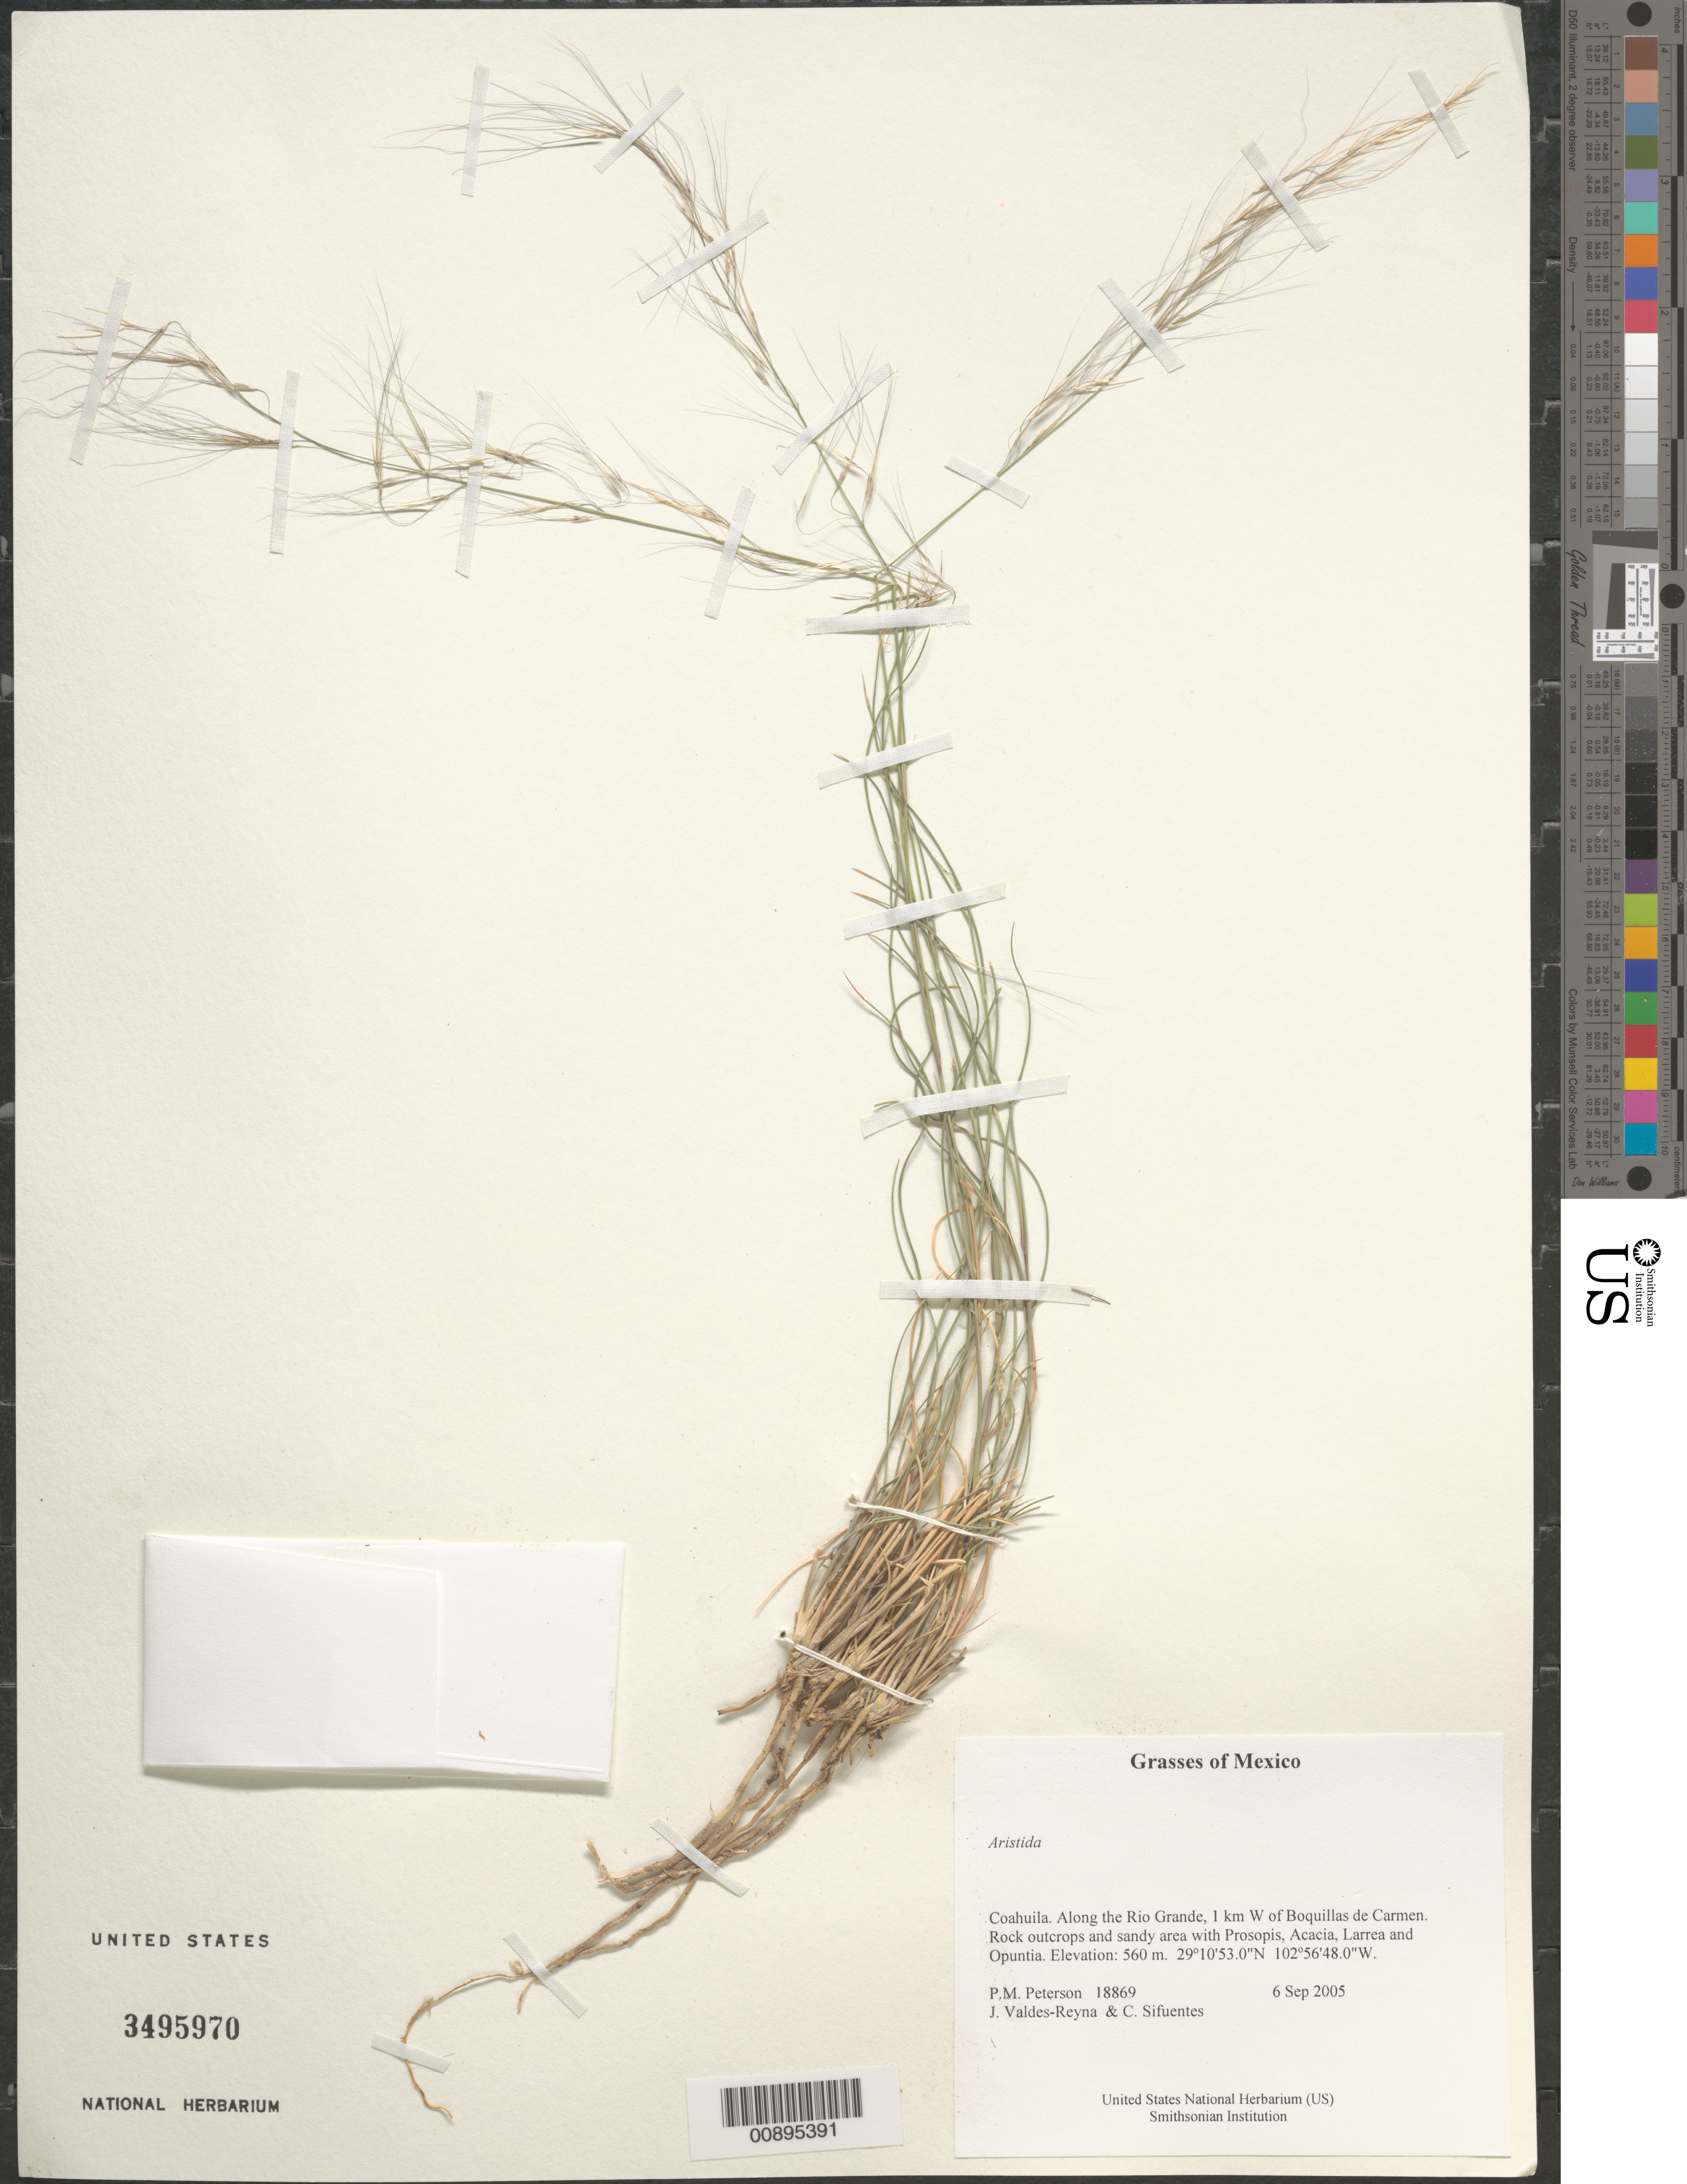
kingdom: Plantae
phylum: Tracheophyta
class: Liliopsida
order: Poales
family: Poaceae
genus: Aristida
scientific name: Aristida sp.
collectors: P. M. Peterson, J. Valdés-Reyna & C. Sifuentes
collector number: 18869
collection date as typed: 06 Sep 2005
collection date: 2005-09-06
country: Mexico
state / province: Coahuila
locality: Along the Rio Grande, 1 km W of Boquillas de Carmen. Rock outcrops and sandy area with Prosopis, Acacia, Larrea and Opuntia.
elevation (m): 560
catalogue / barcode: US 3495970